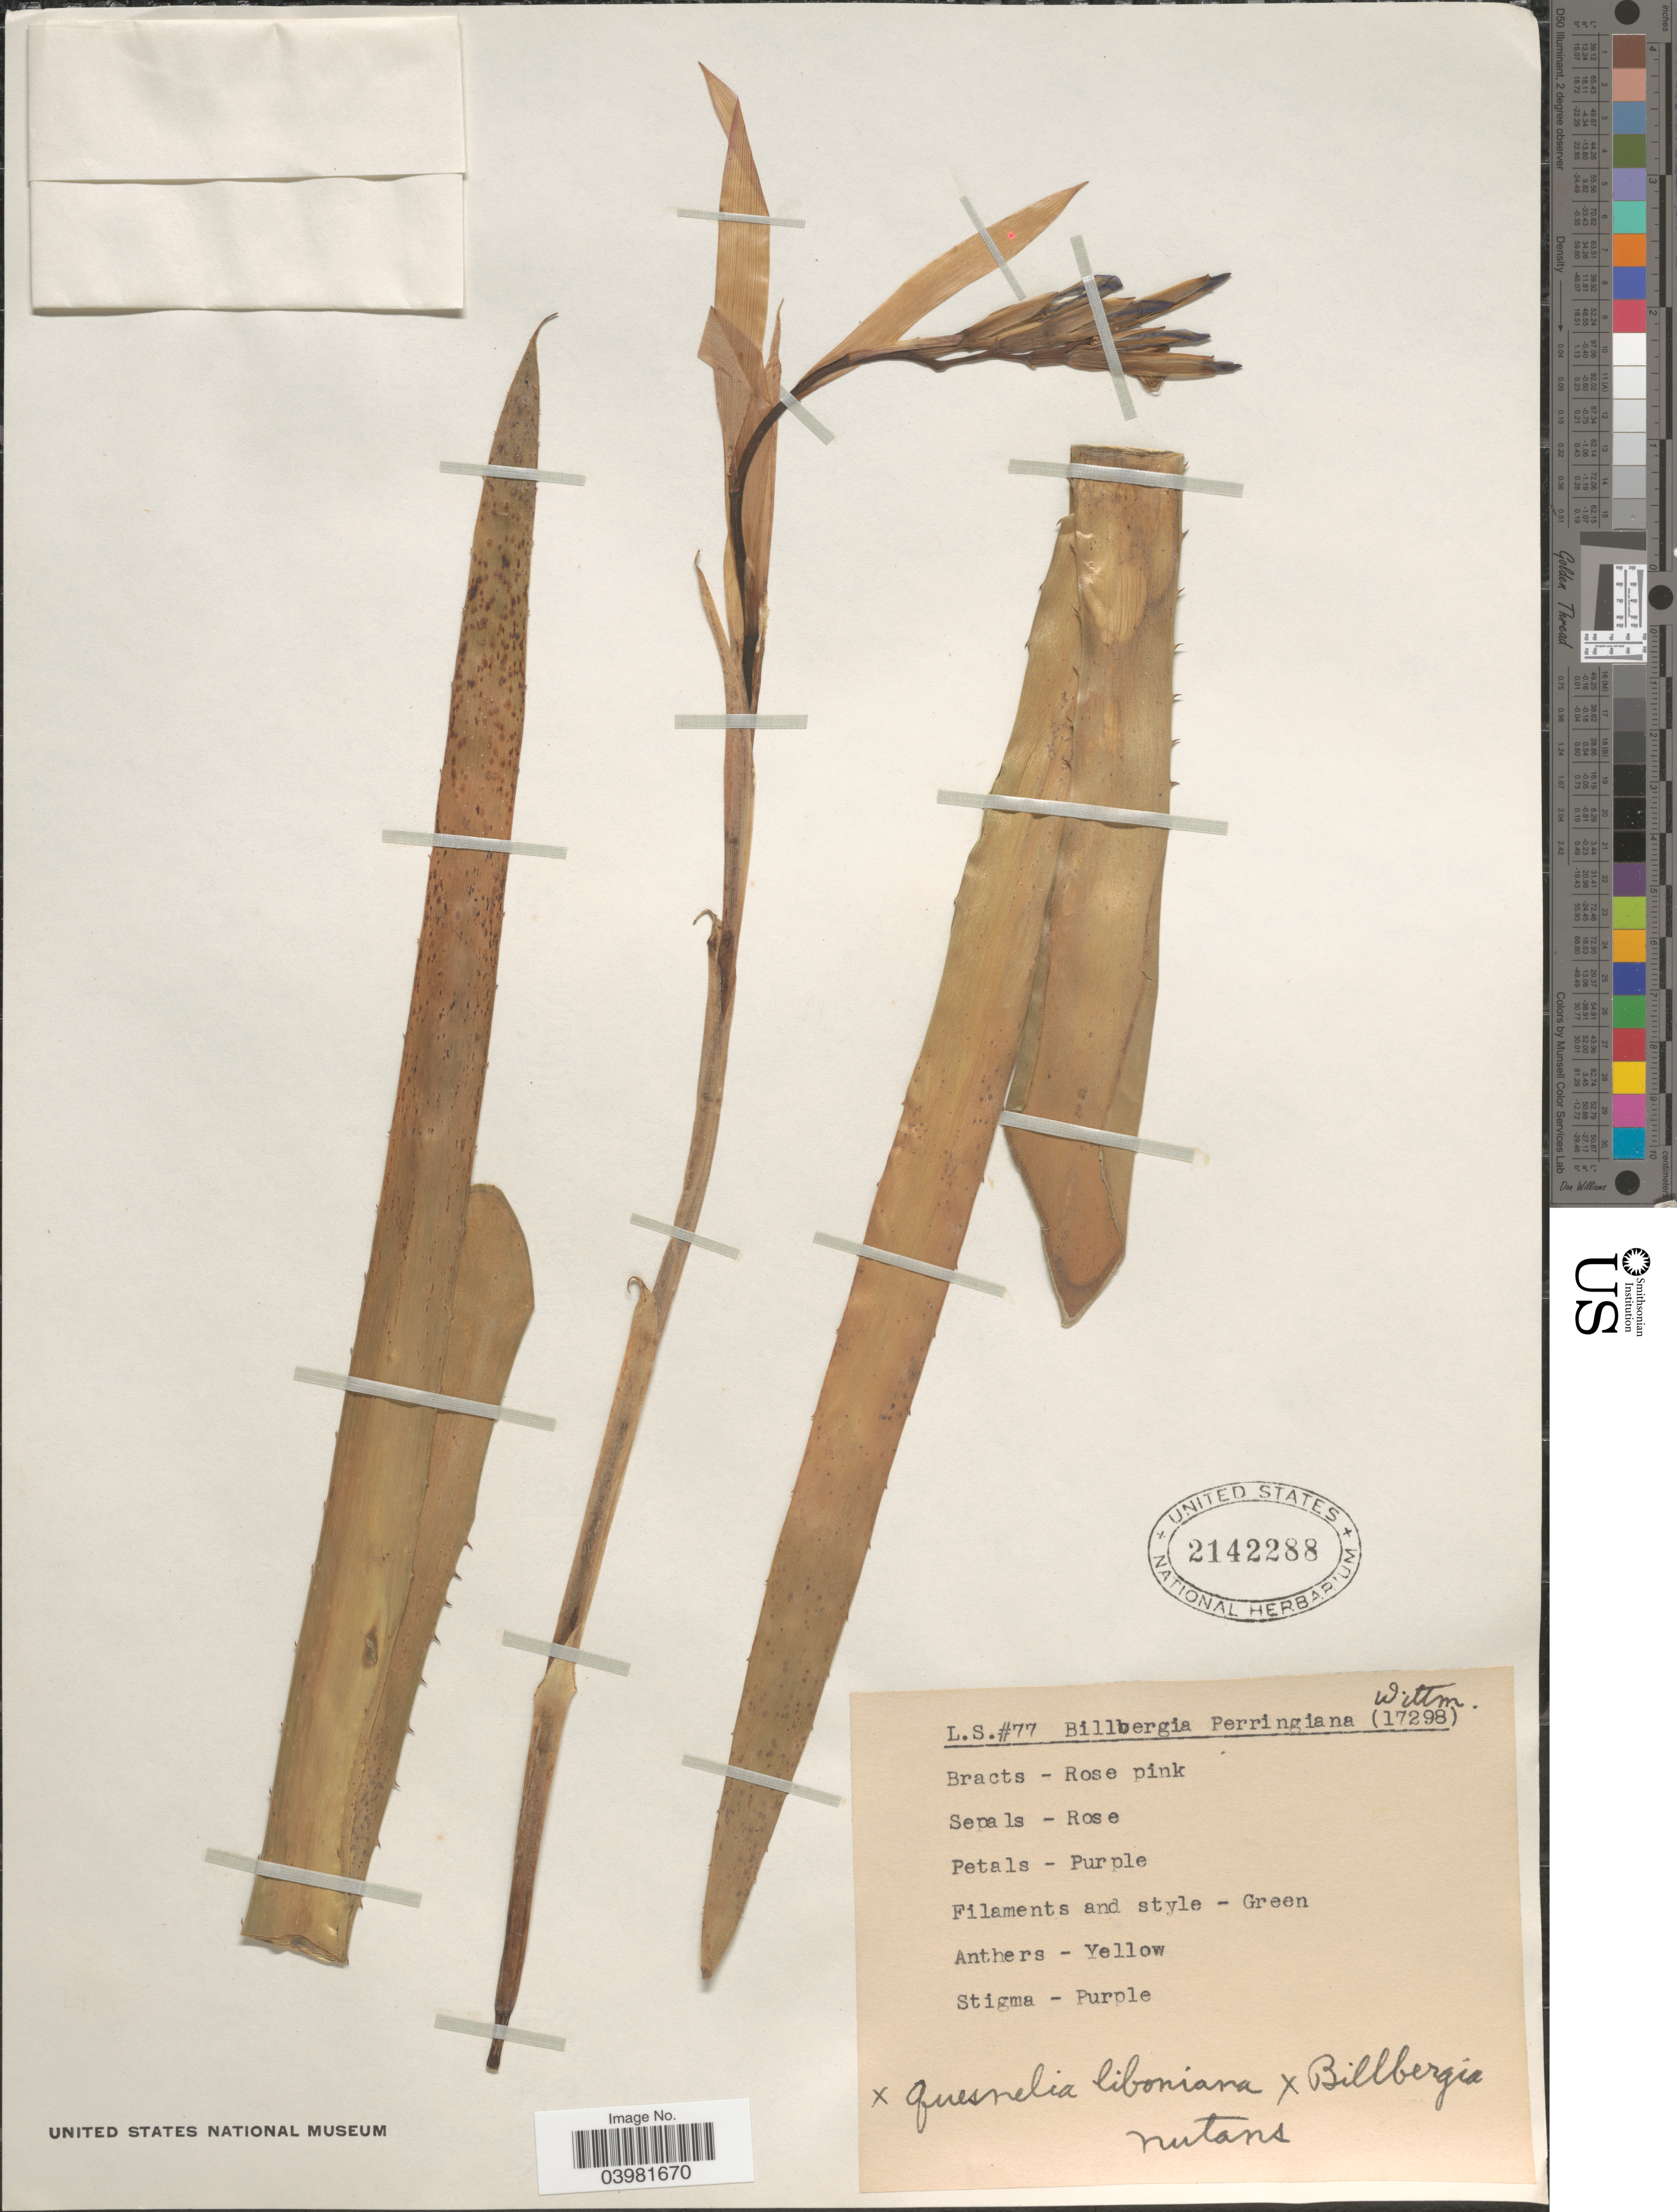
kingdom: Plantae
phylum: Tracheophyta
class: Liliopsida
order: Poales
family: Bromeliaceae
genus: Quesnelia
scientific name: Quesnelia liboniana x Billbergia nutans H. Wendl. ex Regel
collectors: L. S.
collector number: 77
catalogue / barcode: US 2142288